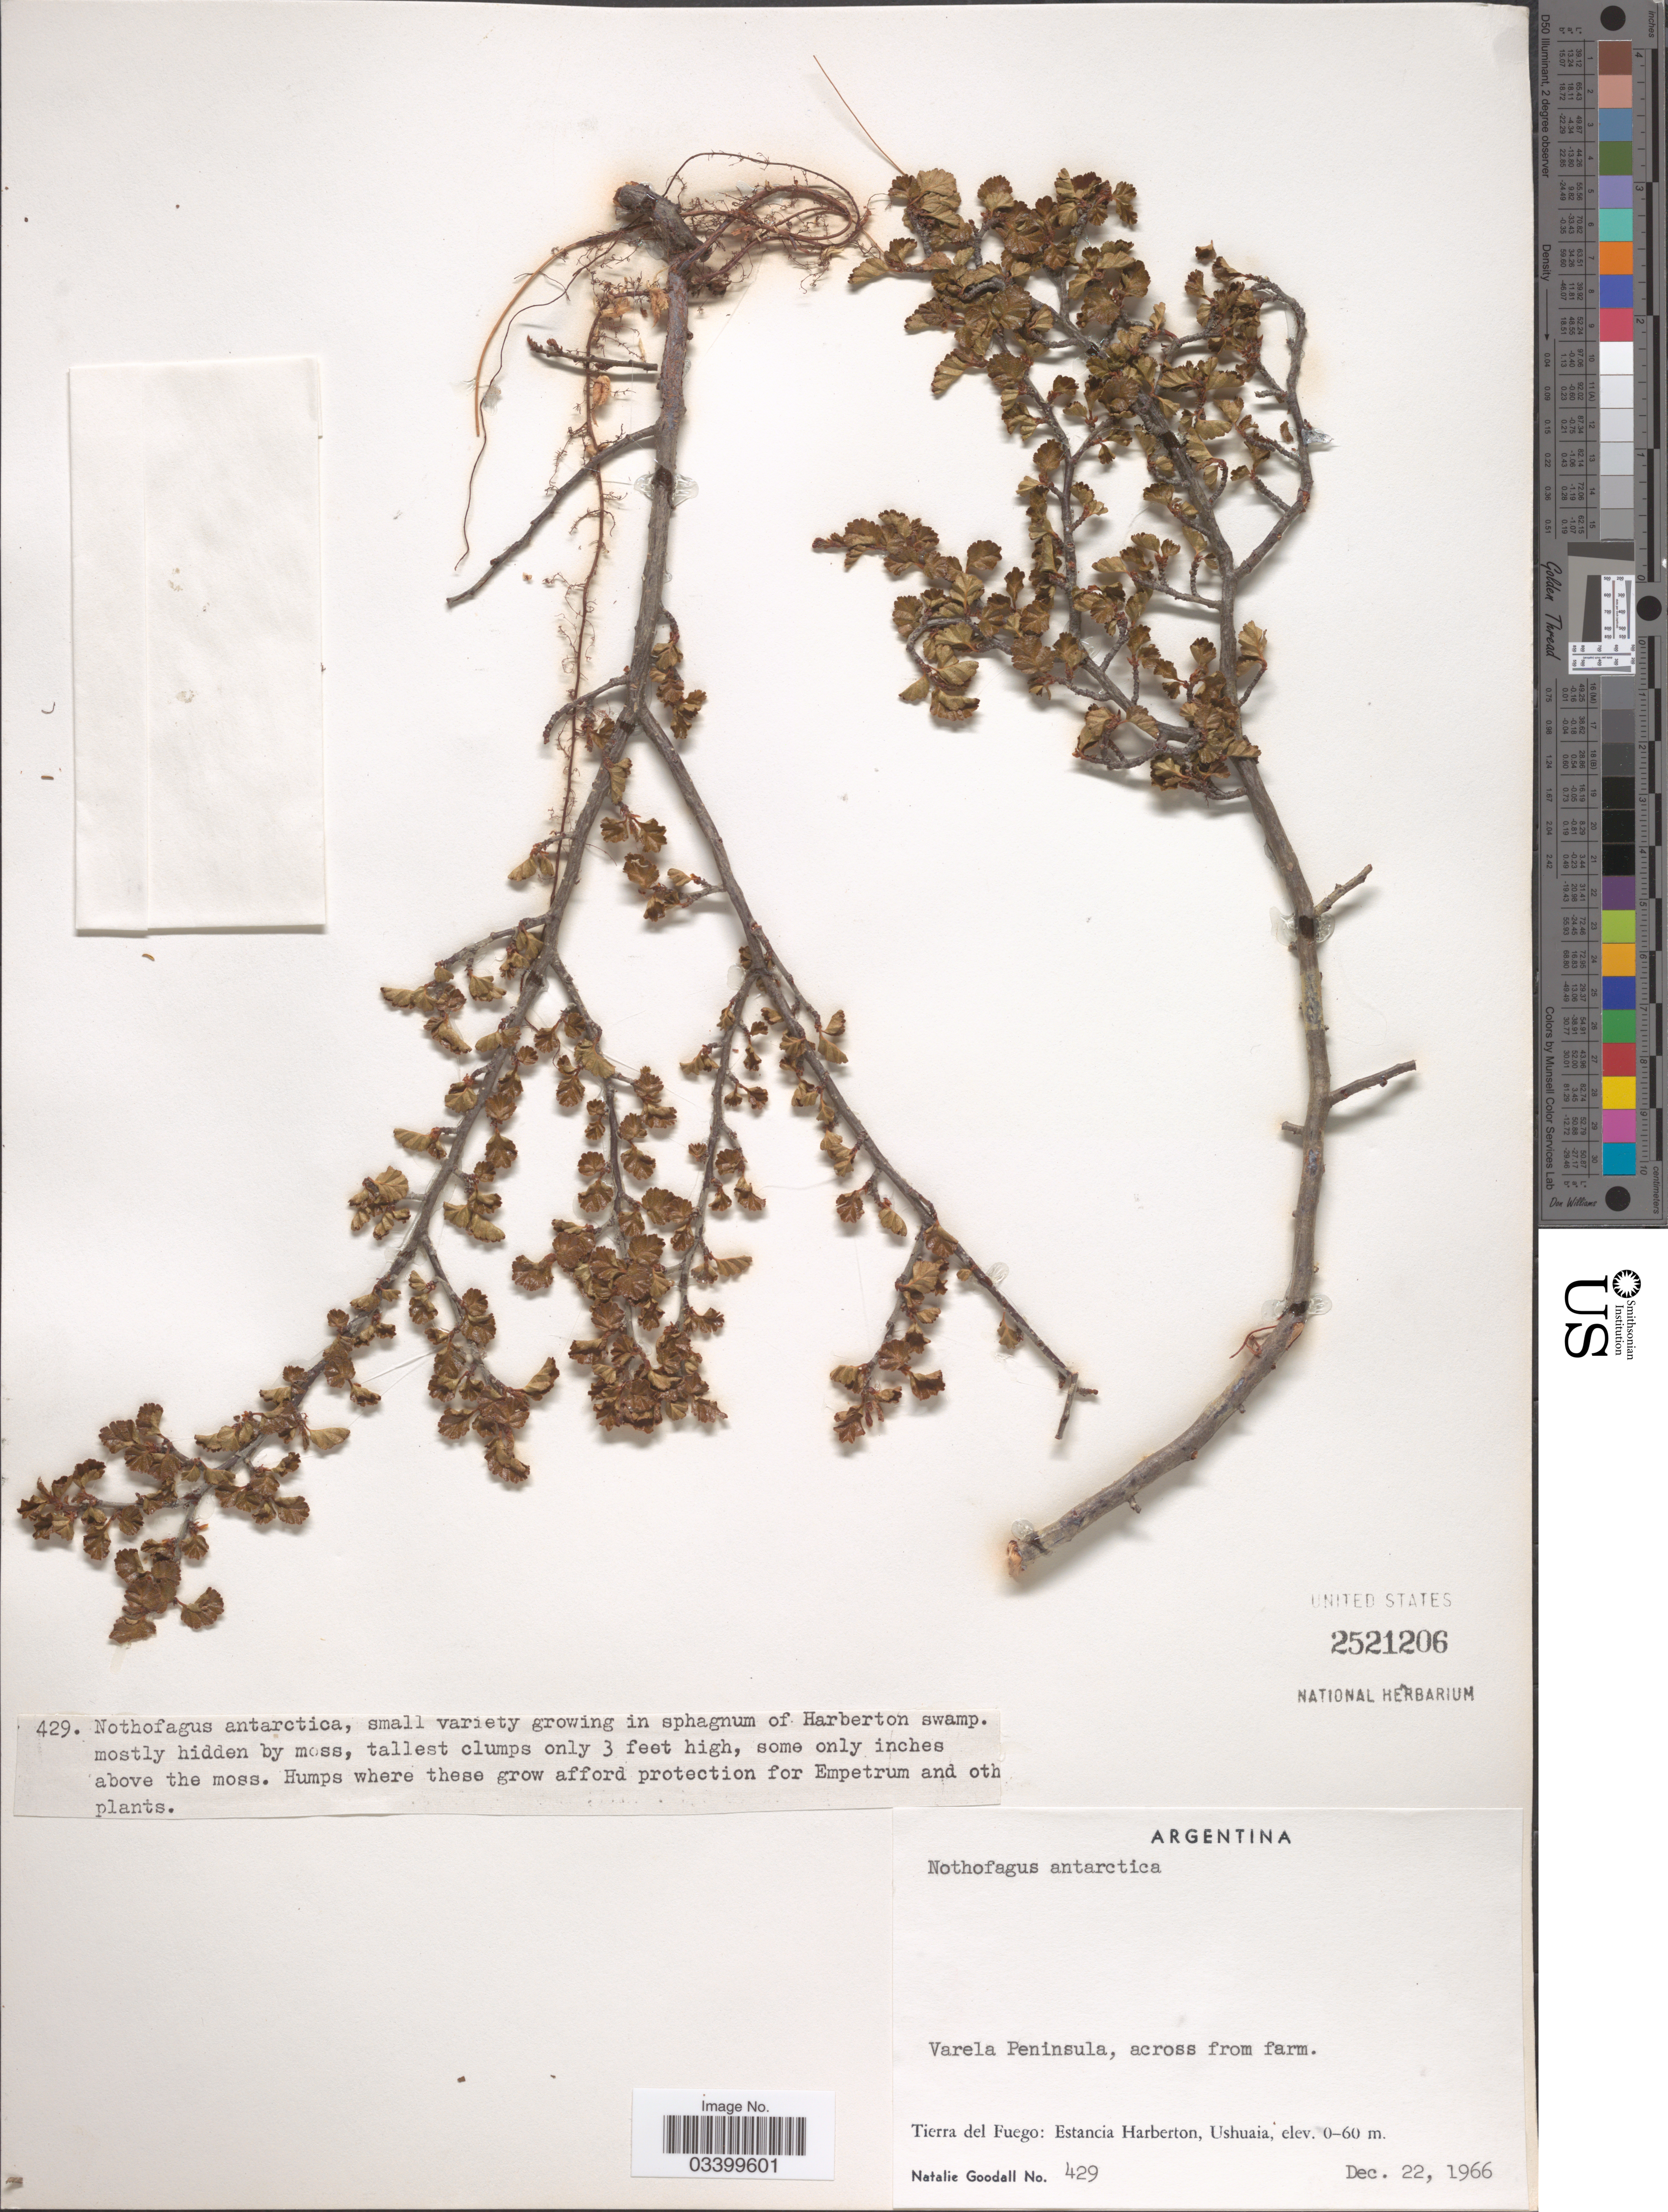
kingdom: Plantae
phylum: Tracheophyta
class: Magnoliopsida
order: Fagales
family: Nothofagaceae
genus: Nothofagus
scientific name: Nothofagus antarctica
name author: (G. Forst.) Oerst.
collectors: N. Goodall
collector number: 429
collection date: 1966-12-22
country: Argentina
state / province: Tierra del Fuego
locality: Varela Peninsula, across from farm. Estancia Harberton, Ushuaia. Harberton swamp.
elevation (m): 0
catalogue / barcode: US 2521206